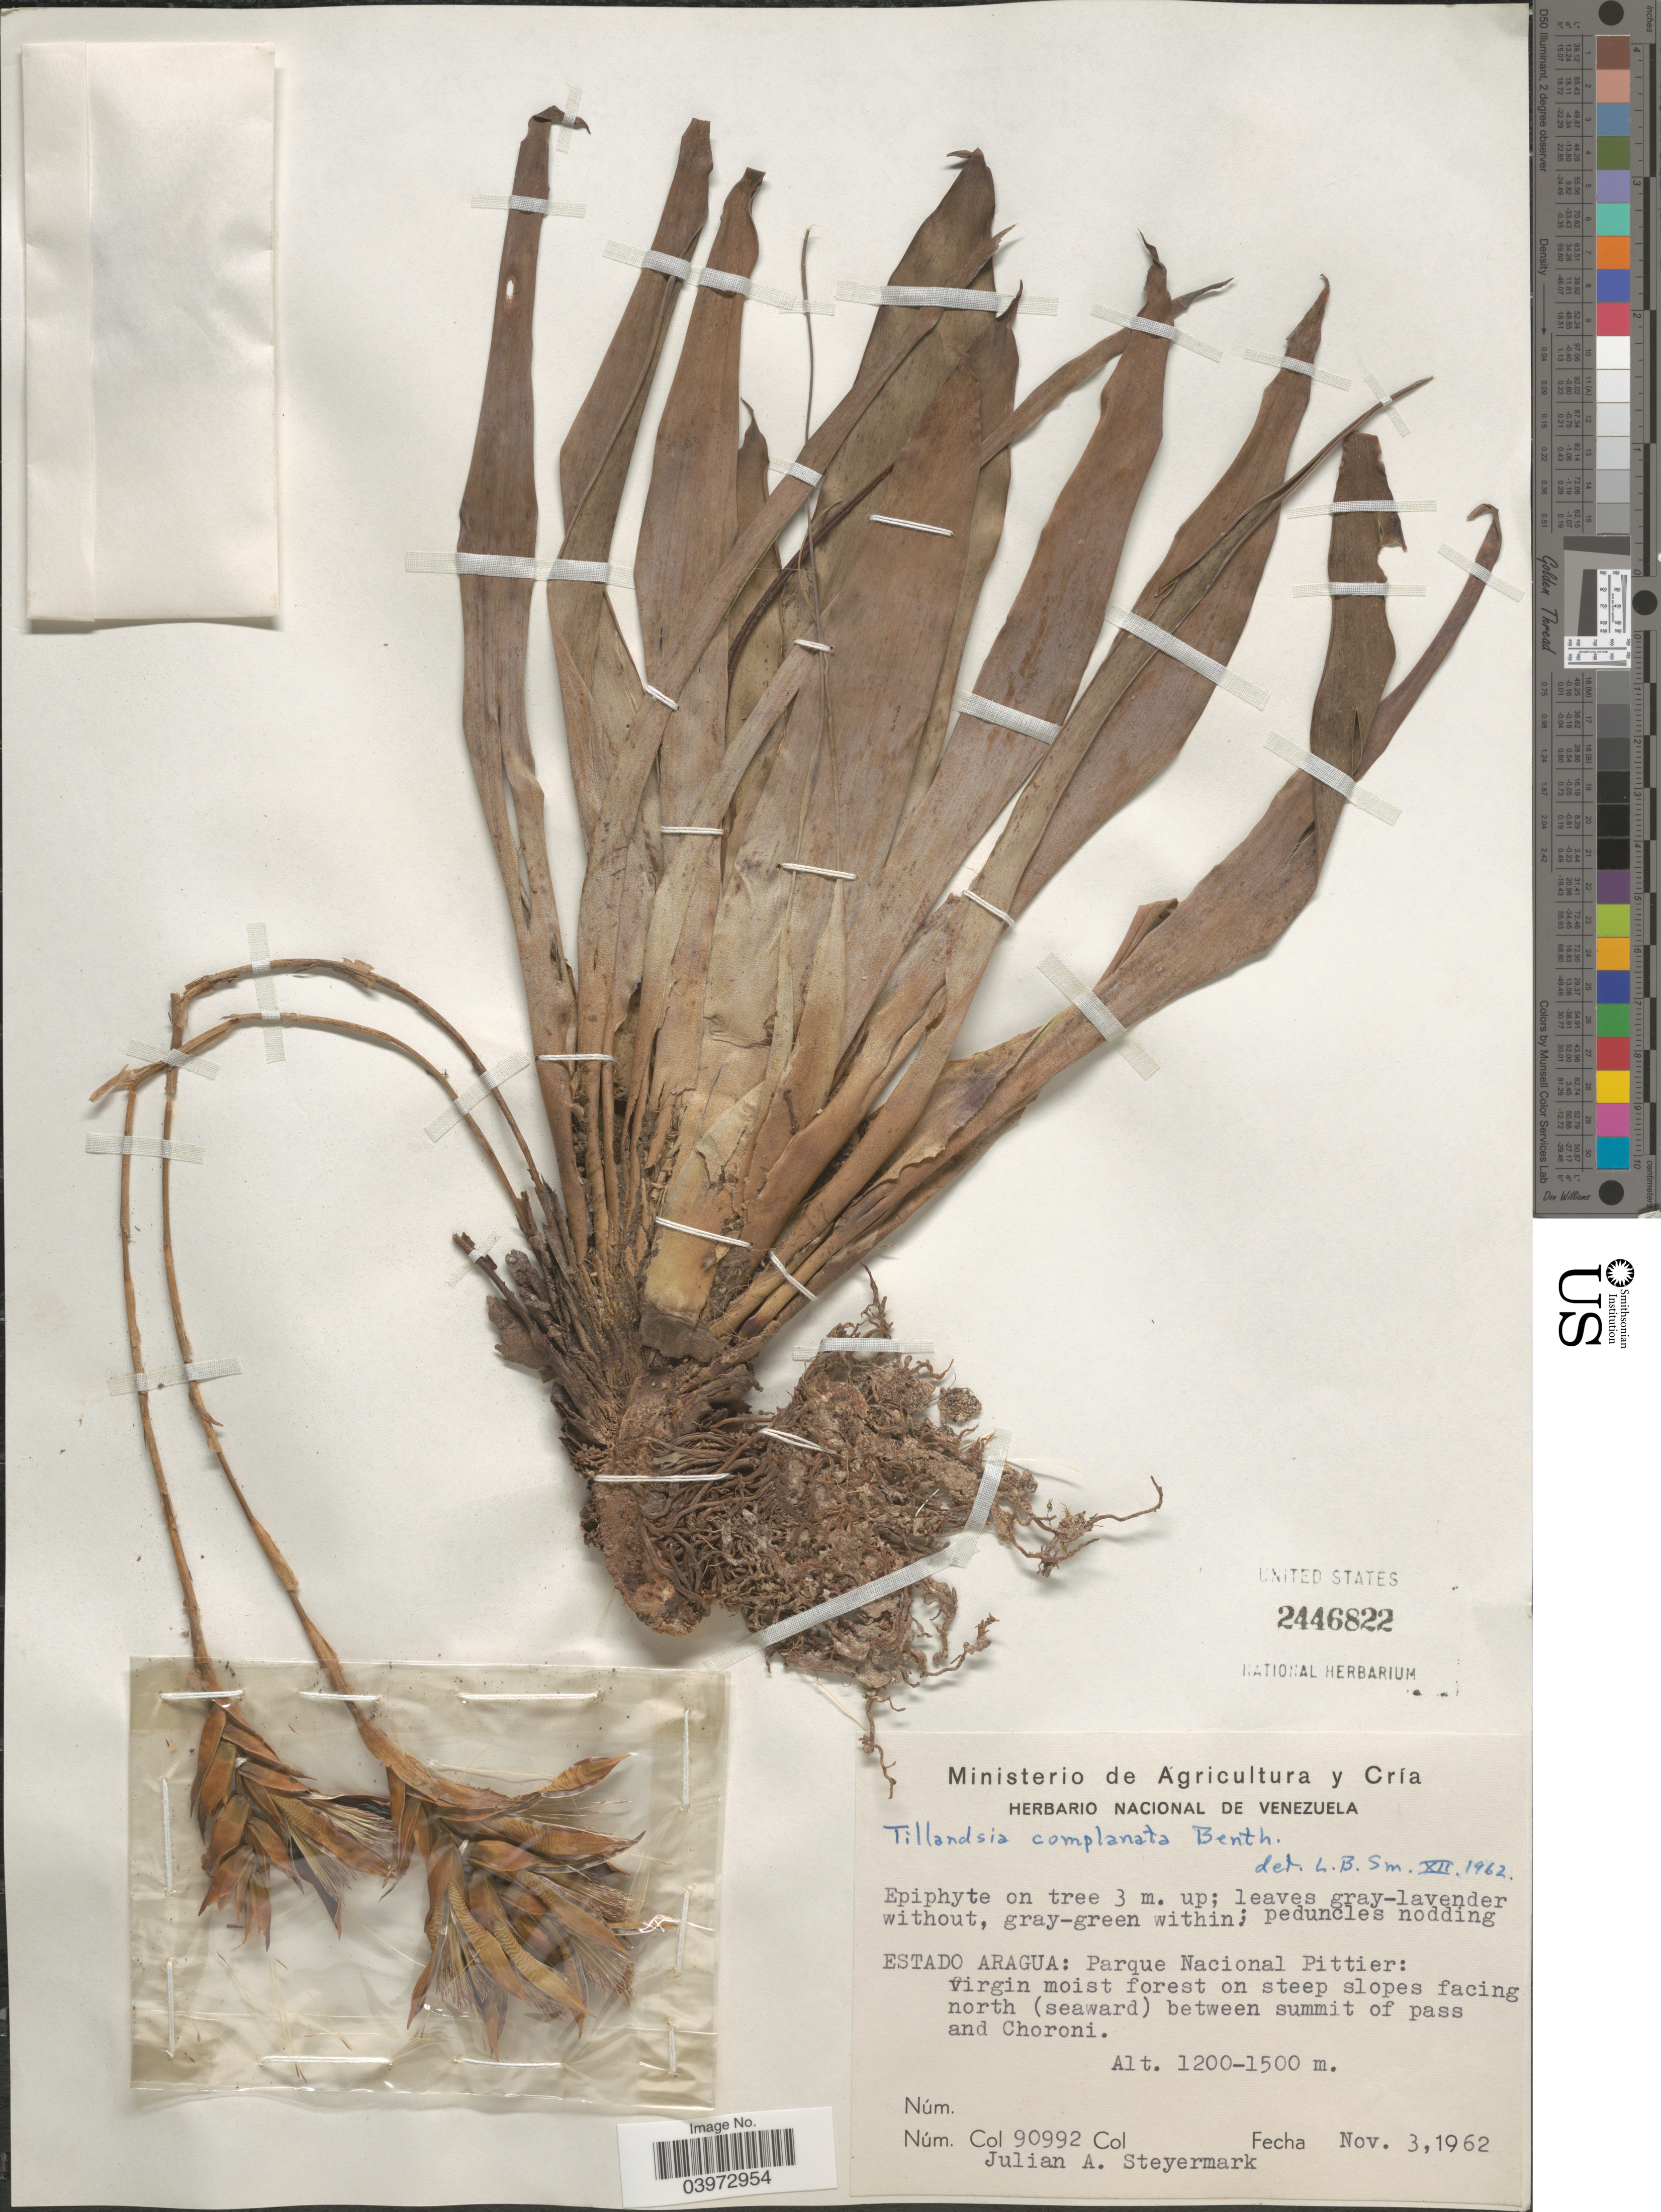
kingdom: Plantae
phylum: Tracheophyta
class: Liliopsida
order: Poales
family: Bromeliaceae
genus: Tillandsia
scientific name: Tillandsia complanata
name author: Benth.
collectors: J. Steyermark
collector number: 90992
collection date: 1962-11-03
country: Venezuela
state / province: Aragua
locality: Parque Nacional Pittier: virgin moist forest on steep slopes facing north (seaward) between summit of pass and Choroni.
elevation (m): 1200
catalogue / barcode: US 2446822